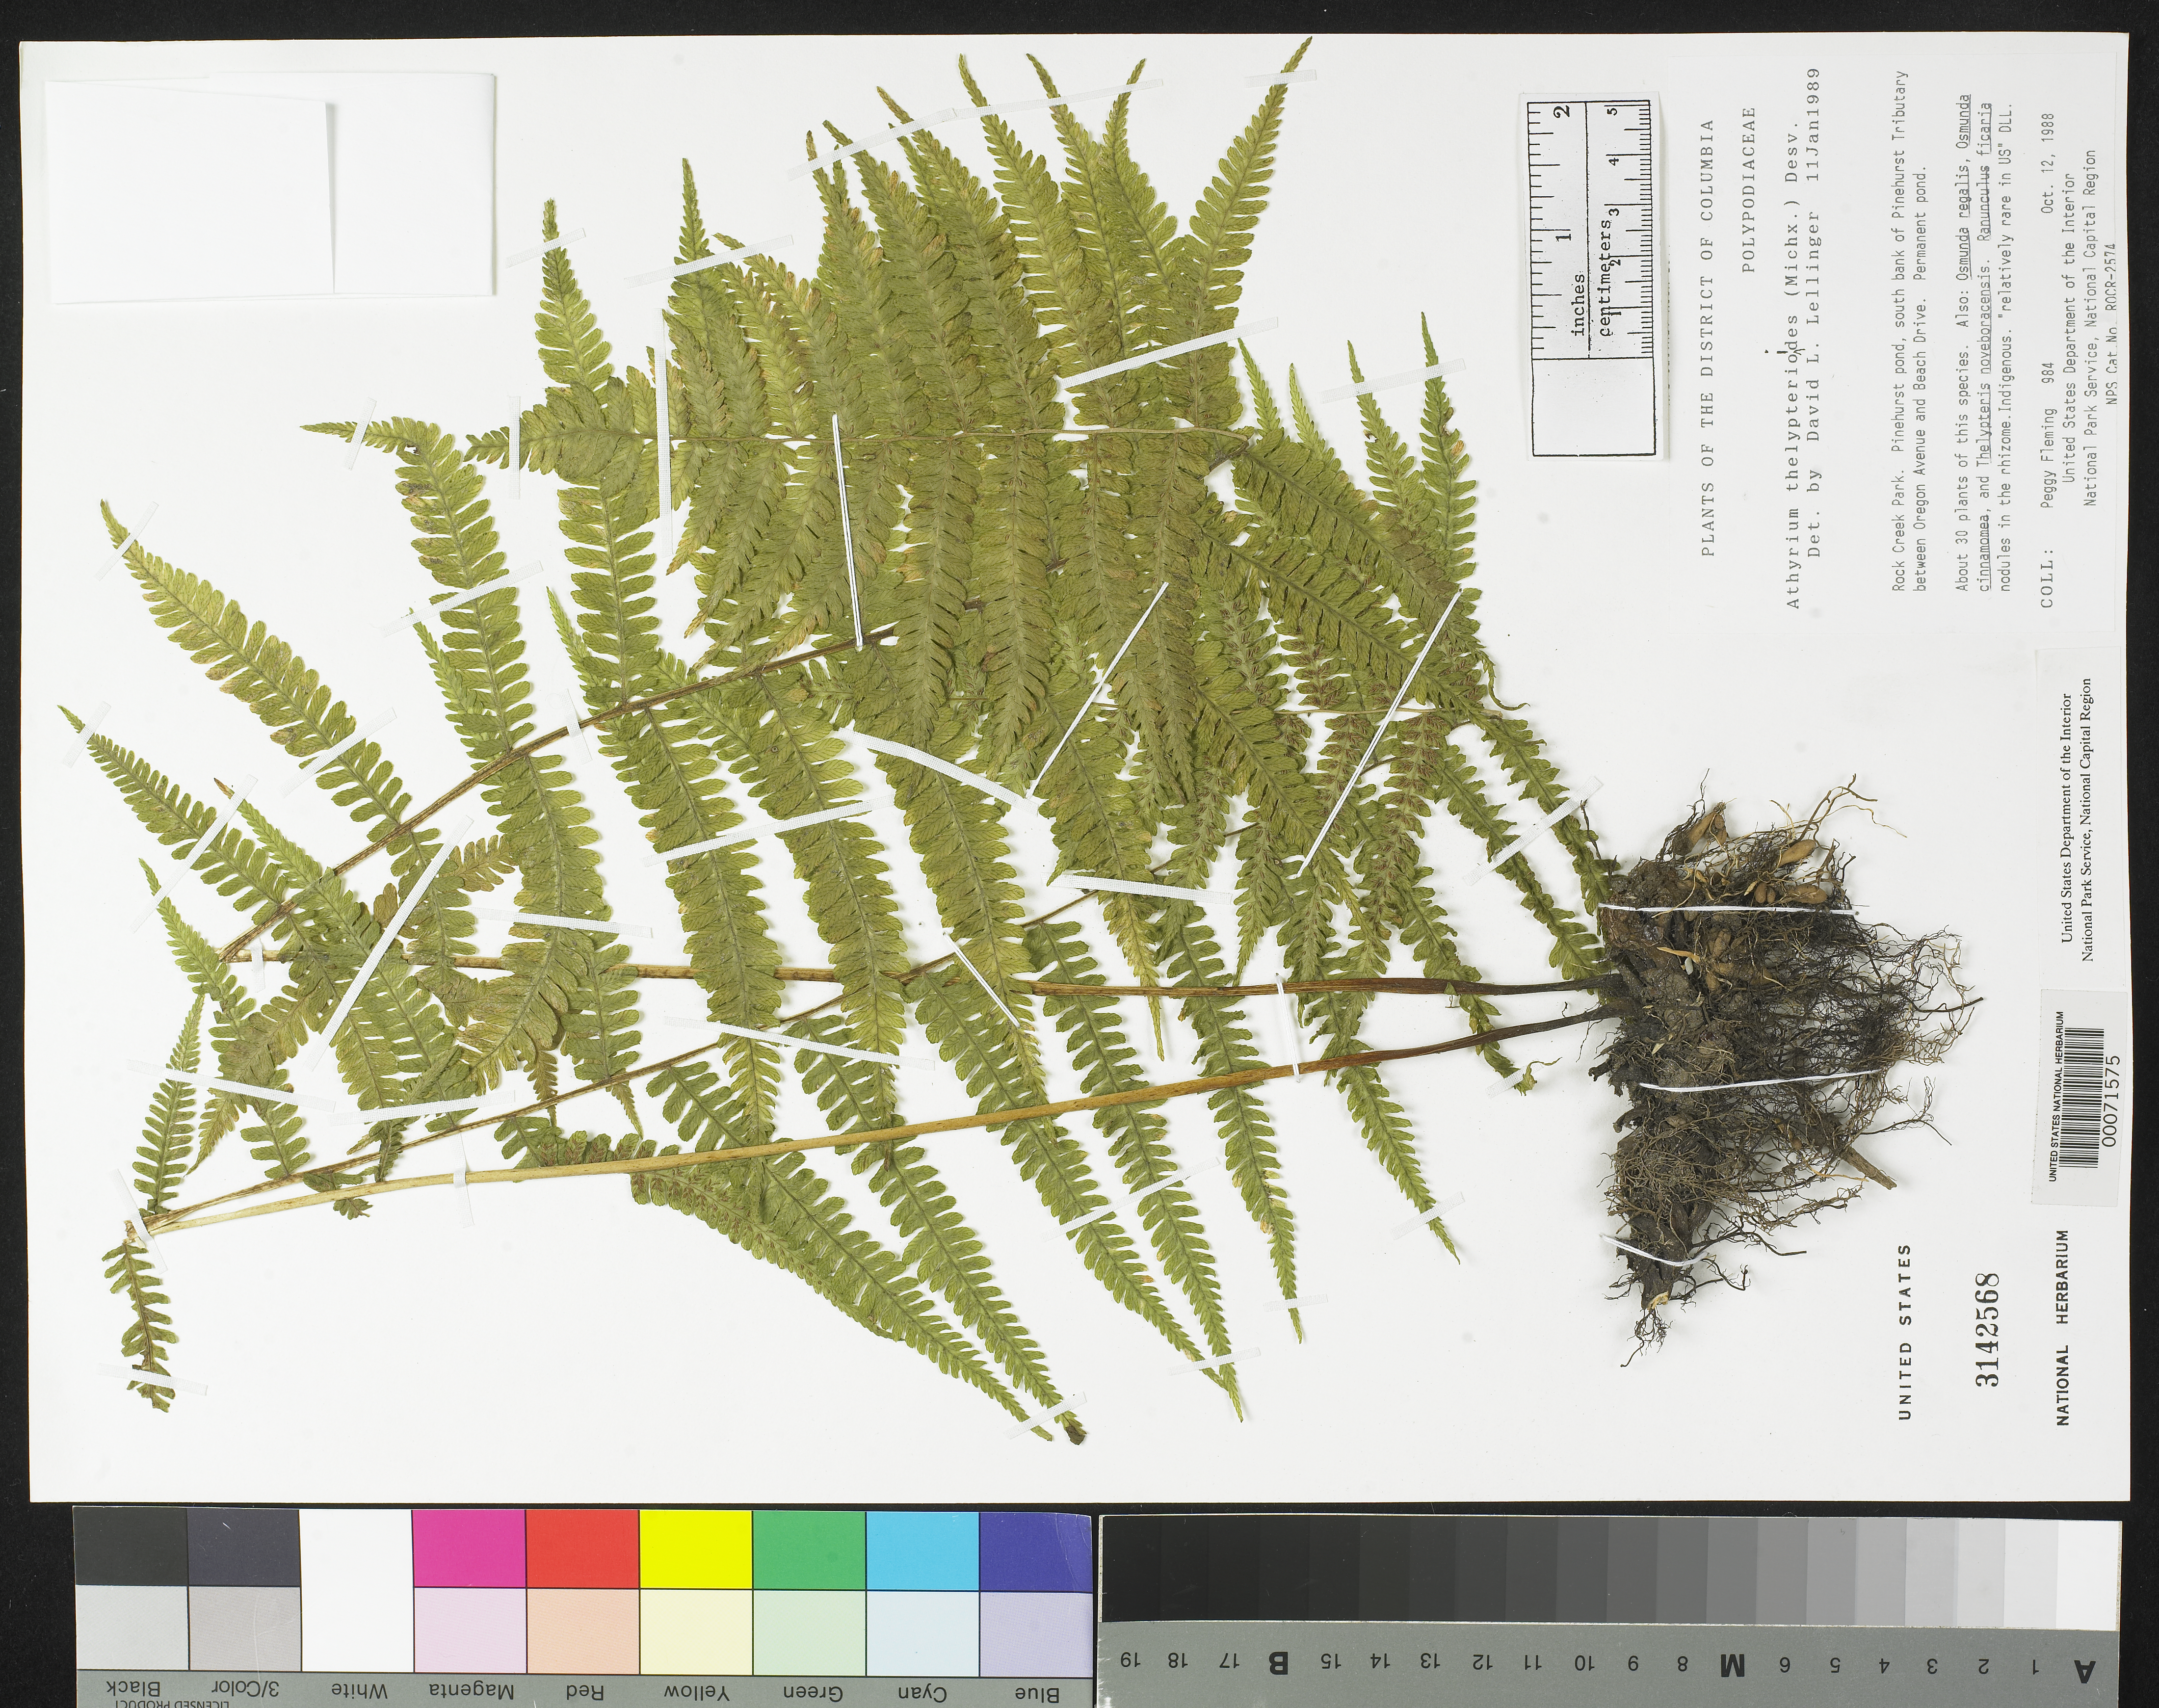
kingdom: Plantae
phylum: Tracheophyta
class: Polypodiopsida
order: Polypodiales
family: Athyriaceae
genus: Deparia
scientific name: Deparia acrostichoides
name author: (Sw.) M. Kato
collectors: P. Fleming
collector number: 984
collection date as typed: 12 Oct 1988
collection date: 1988-10-12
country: United States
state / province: District of Columbia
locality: Rock Creek Park, Pinehurst Pond, S of Pinehurst Tributary between Oregon Ave and Beach Drive Rock Creek Park and vicinity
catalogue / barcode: US 3142568